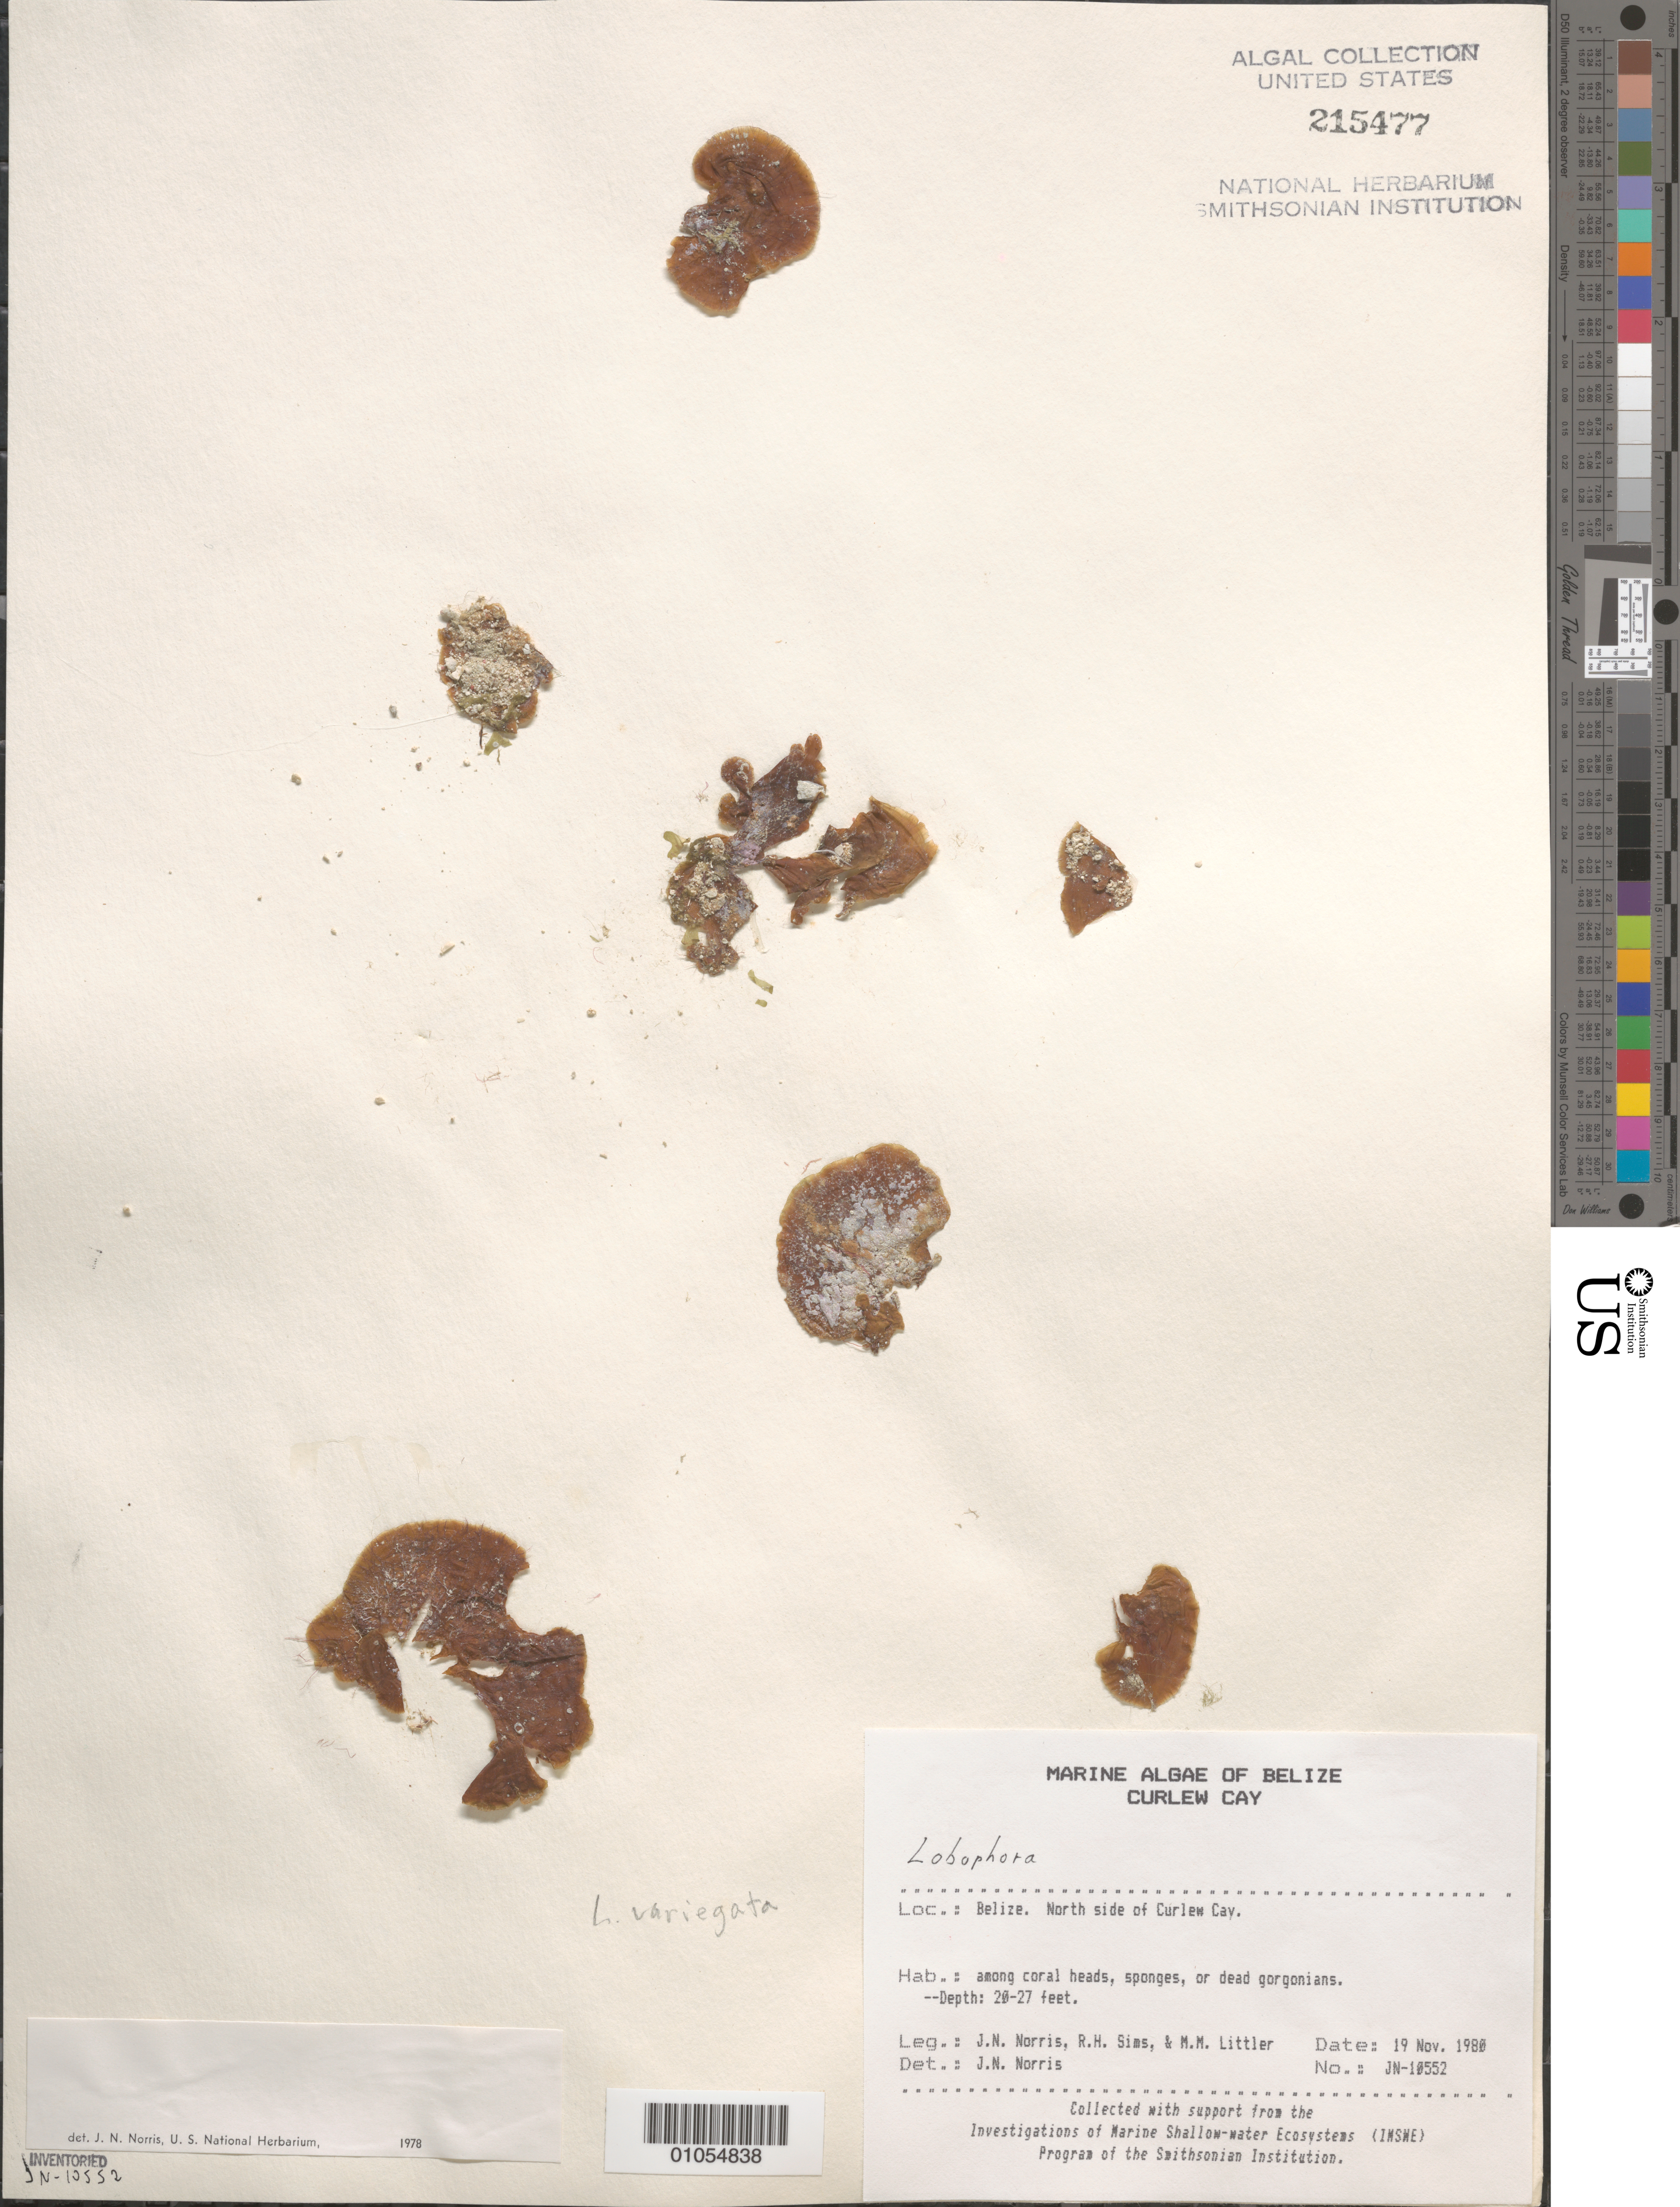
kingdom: Chromista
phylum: Ochrophyta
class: Phaeophyceae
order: Dictyotales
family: Dictyotaceae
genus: Lobophora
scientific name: Lobophora variegata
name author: (J.V.Lamouroux) Womersley & E.C. Oliveira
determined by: Norris, James N.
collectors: J. N. Norris, R. H. Sims & M. M. Littler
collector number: JN-10552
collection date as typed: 19 Nov 1980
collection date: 1980-11-19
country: Belize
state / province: Stann Creek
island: Curlew Cay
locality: North side of Curlew Cay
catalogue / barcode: US 215477